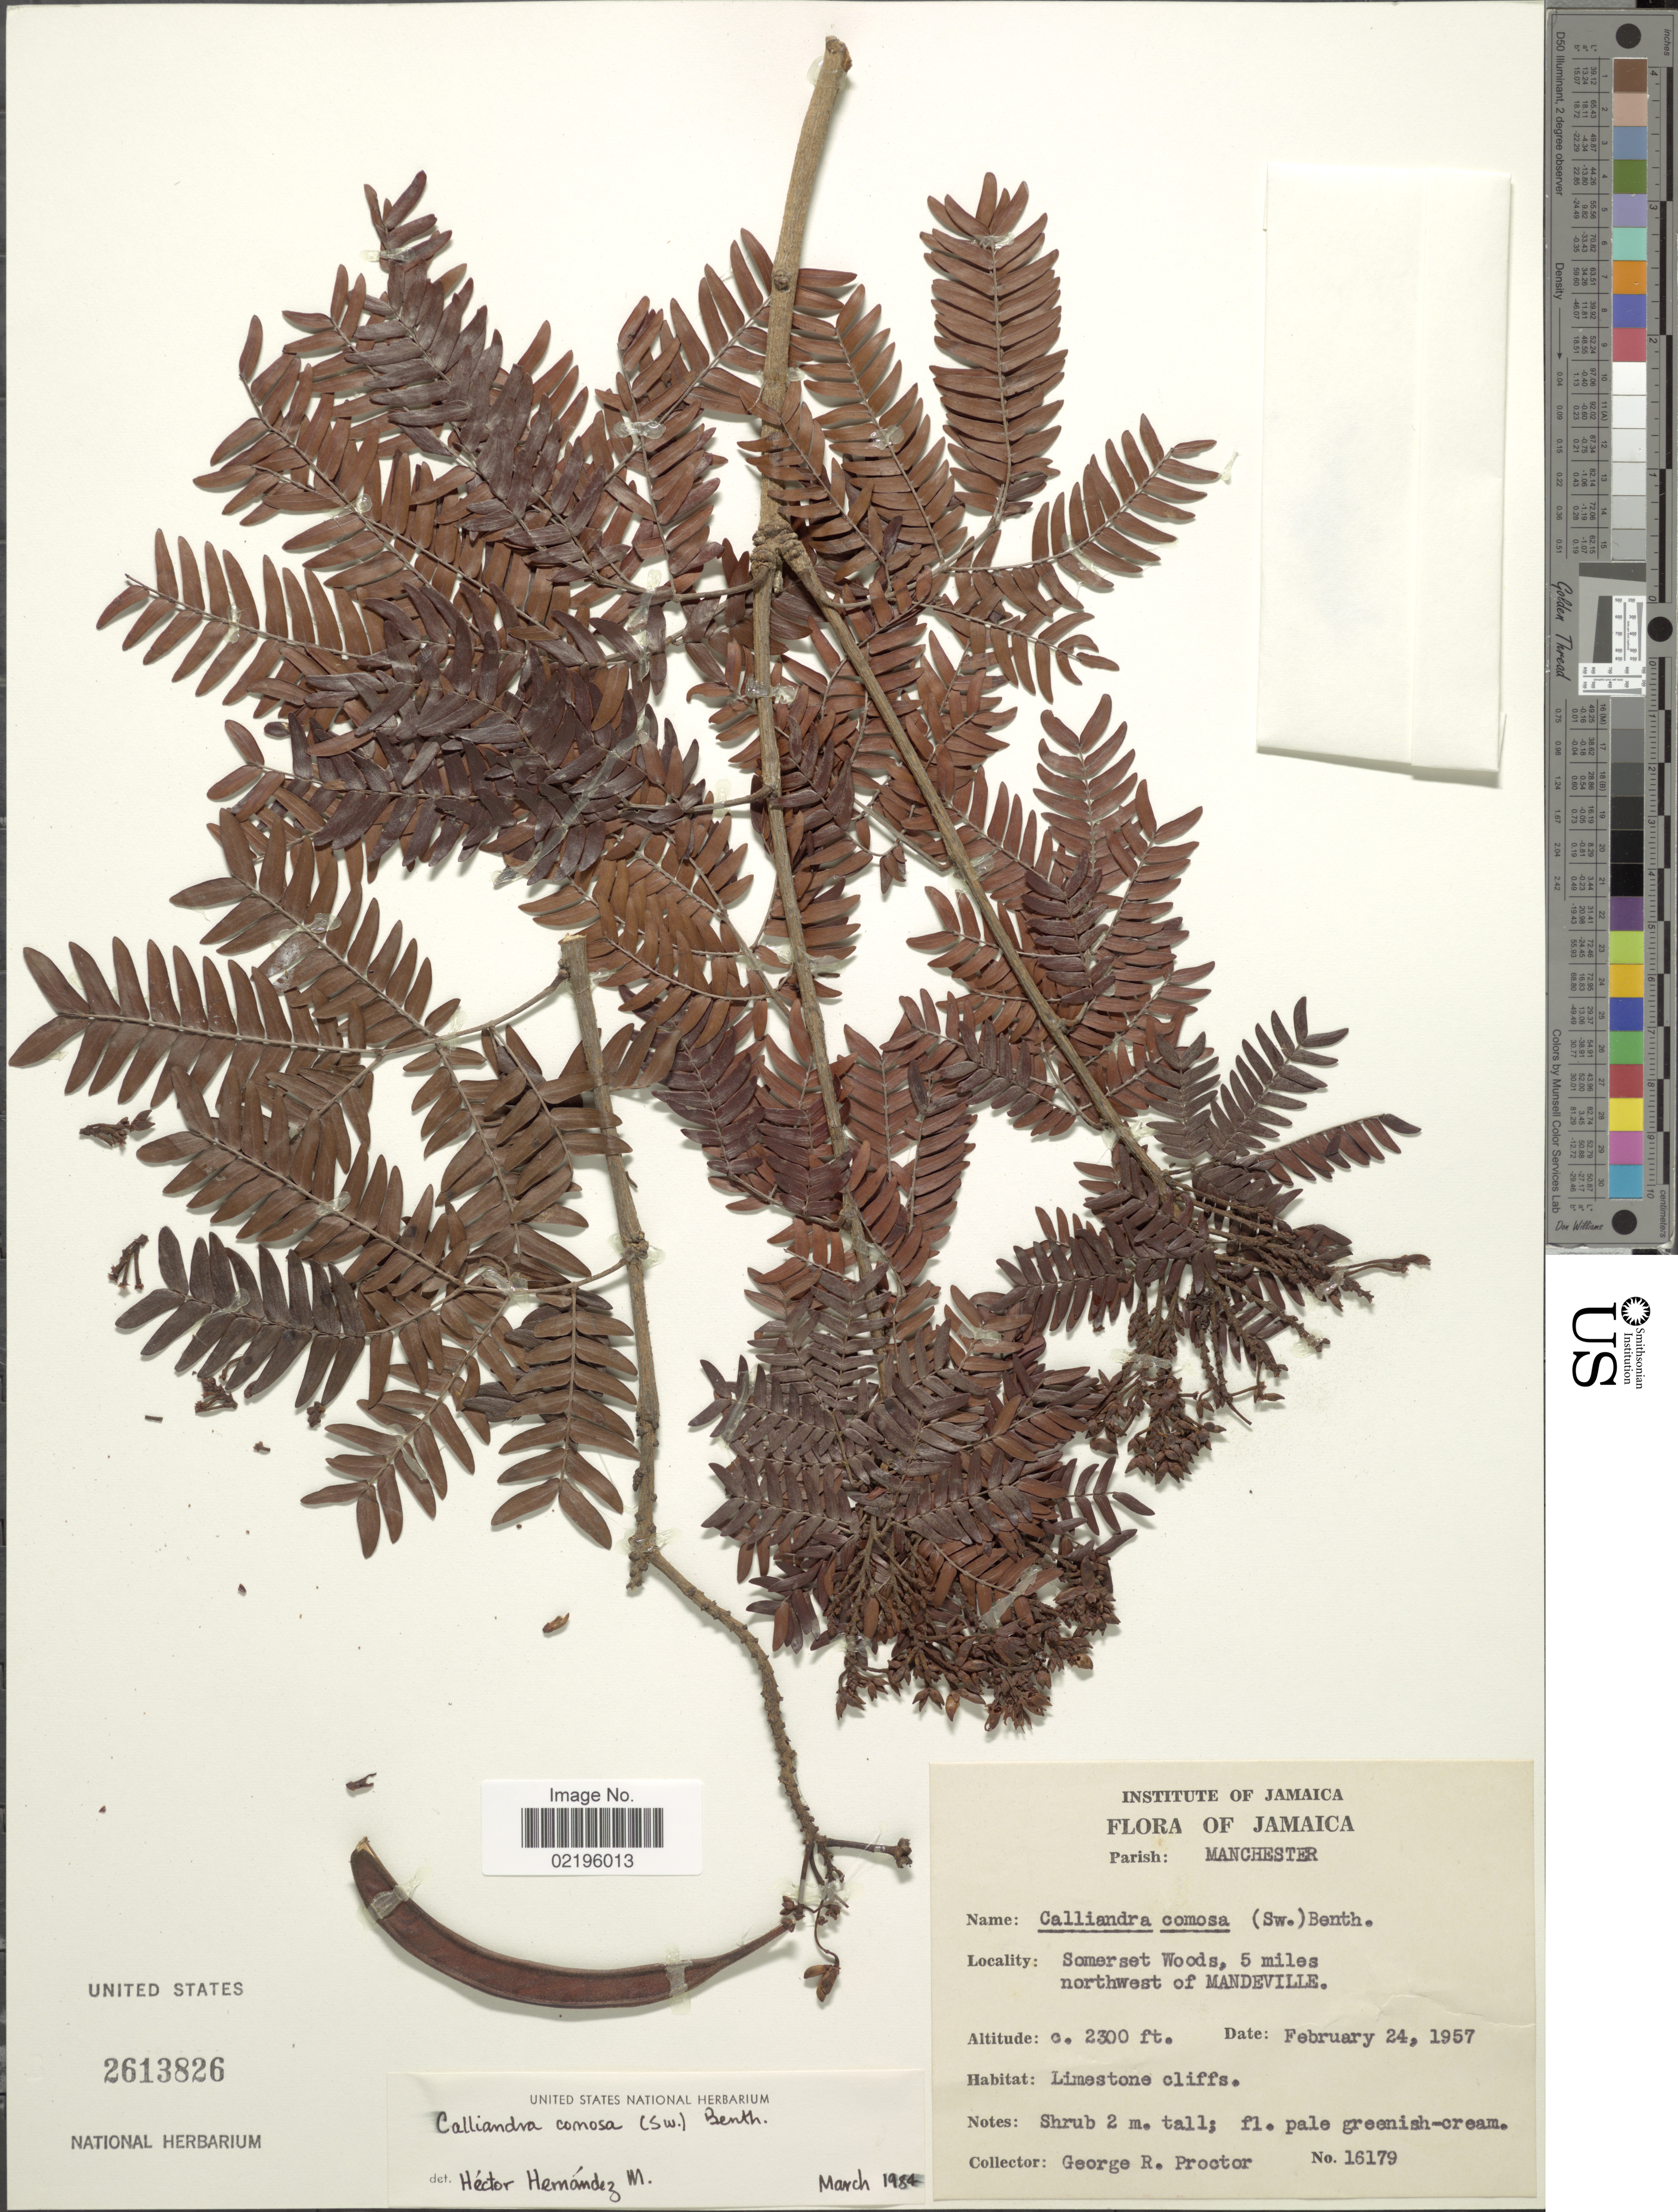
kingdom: Plantae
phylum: Tracheophyta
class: Magnoliopsida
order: Fabales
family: Fabaceae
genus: Calliandra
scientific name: Calliandra comosa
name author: (Sw.) Benth.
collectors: G. Proctor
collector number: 16179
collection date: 1957-02-24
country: Jamaica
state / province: Manchester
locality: Somerset Woods, 5 miles northwest of Mandeville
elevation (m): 701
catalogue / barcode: US 2613826